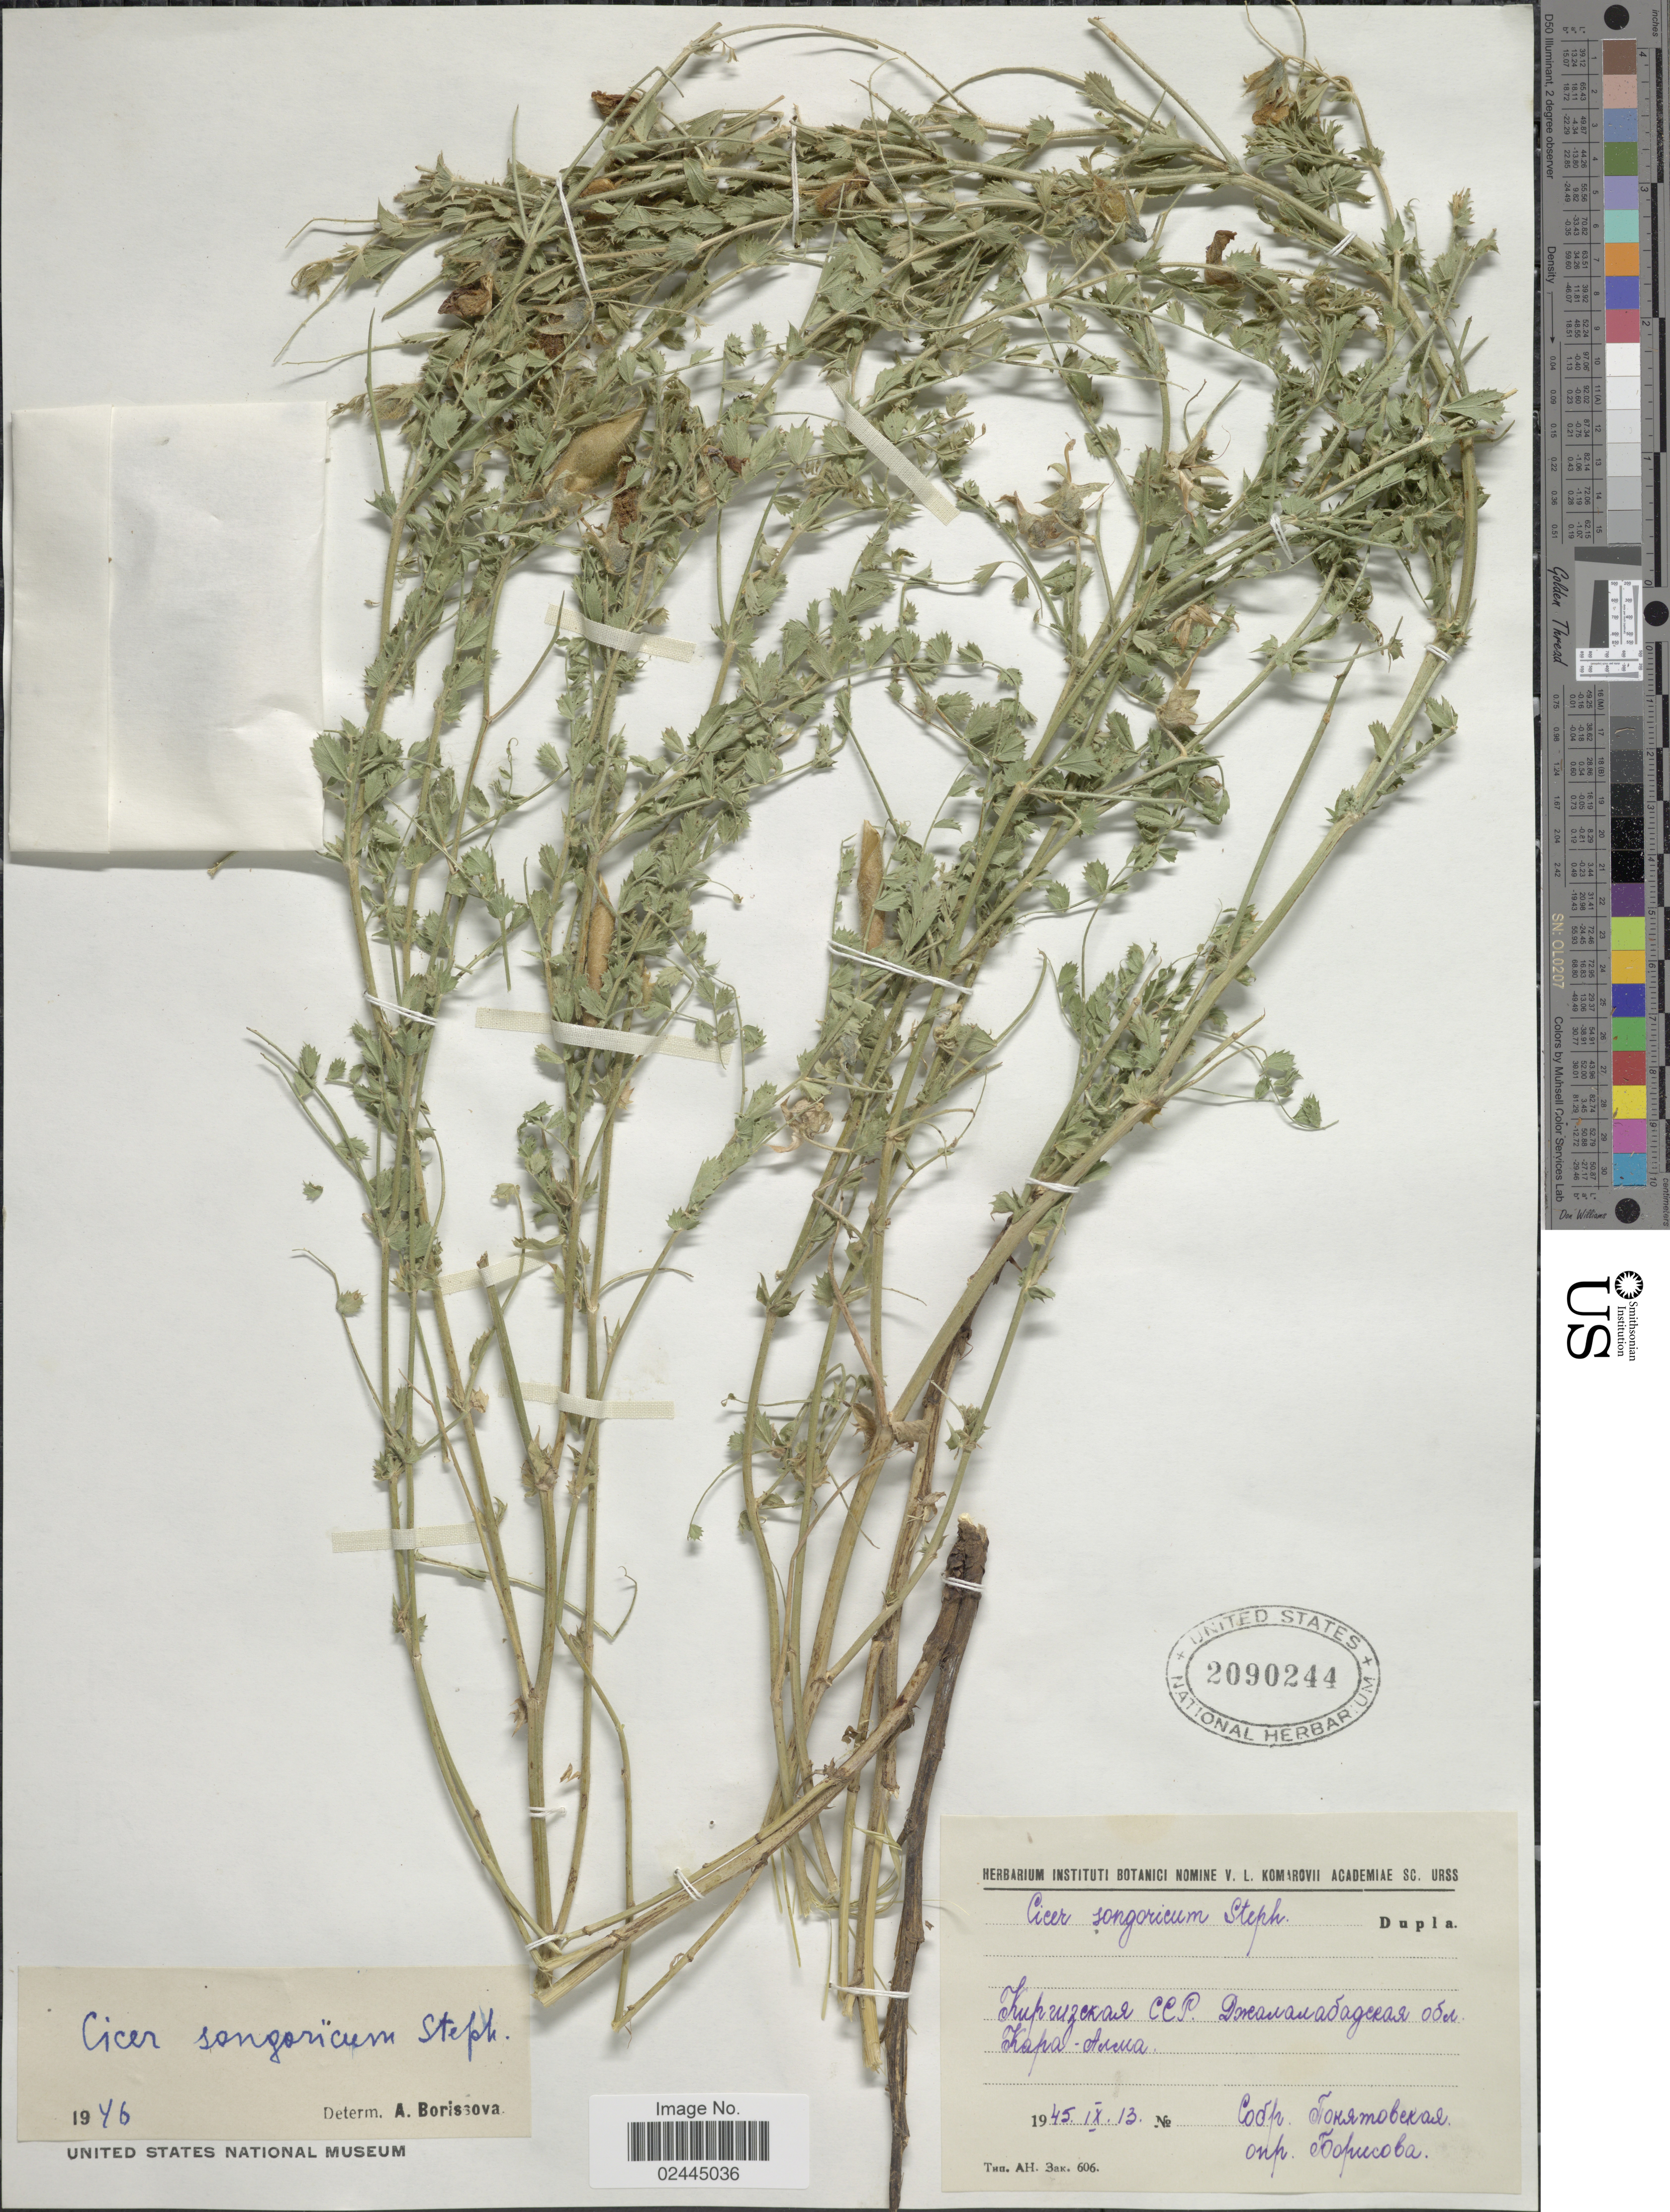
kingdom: Plantae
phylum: Tracheophyta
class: Magnoliopsida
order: Fabales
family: Fabaceae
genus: Cicer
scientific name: Cicer songaricum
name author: DC.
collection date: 1945-09-13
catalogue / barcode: US 2090244